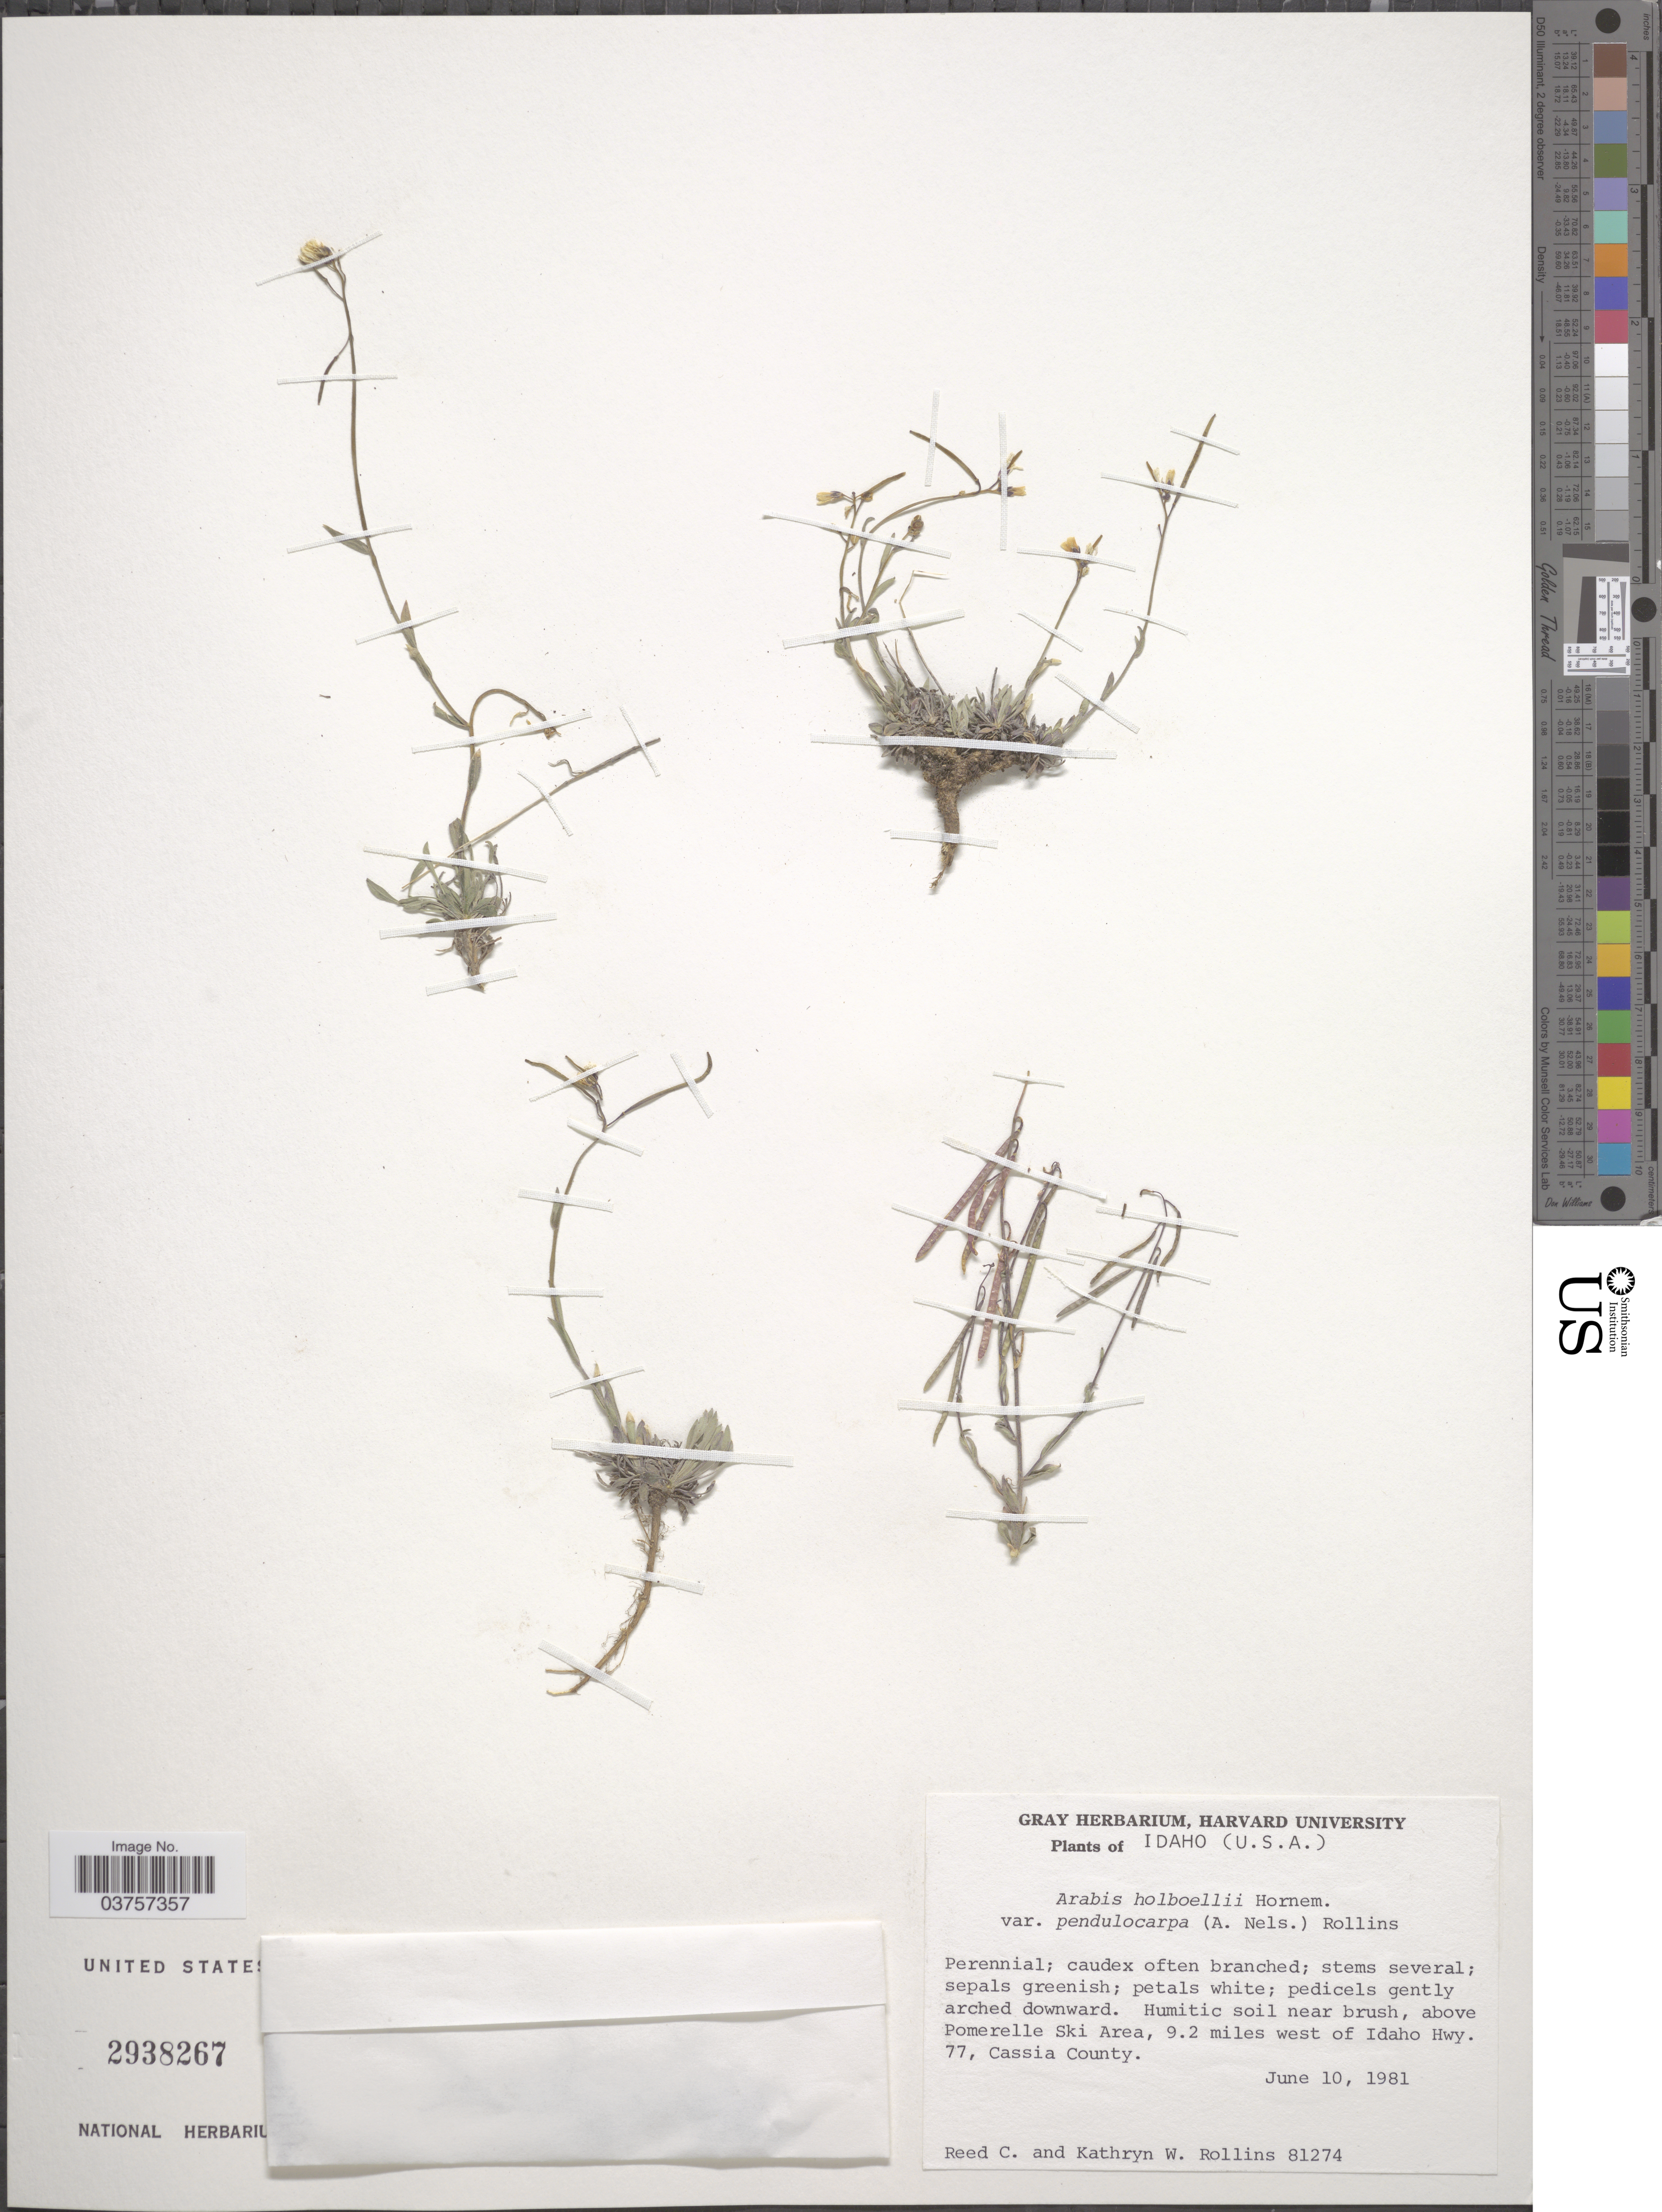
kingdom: Plantae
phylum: Tracheophyta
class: Magnoliopsida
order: Brassicales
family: Brassicaceae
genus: Arabis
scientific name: Arabis holboellii var. pendulocarpa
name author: (A. Nelson) Rollins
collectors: R. C. Rollins & K. W. Rollins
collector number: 81274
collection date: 1981-06-10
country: United States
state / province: Idaho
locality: Above Pomerelle Ski Area, 9.2 miles west of Idaho Hwy. 77, Cassia County.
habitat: humitic soil near brush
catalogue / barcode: US 2938267